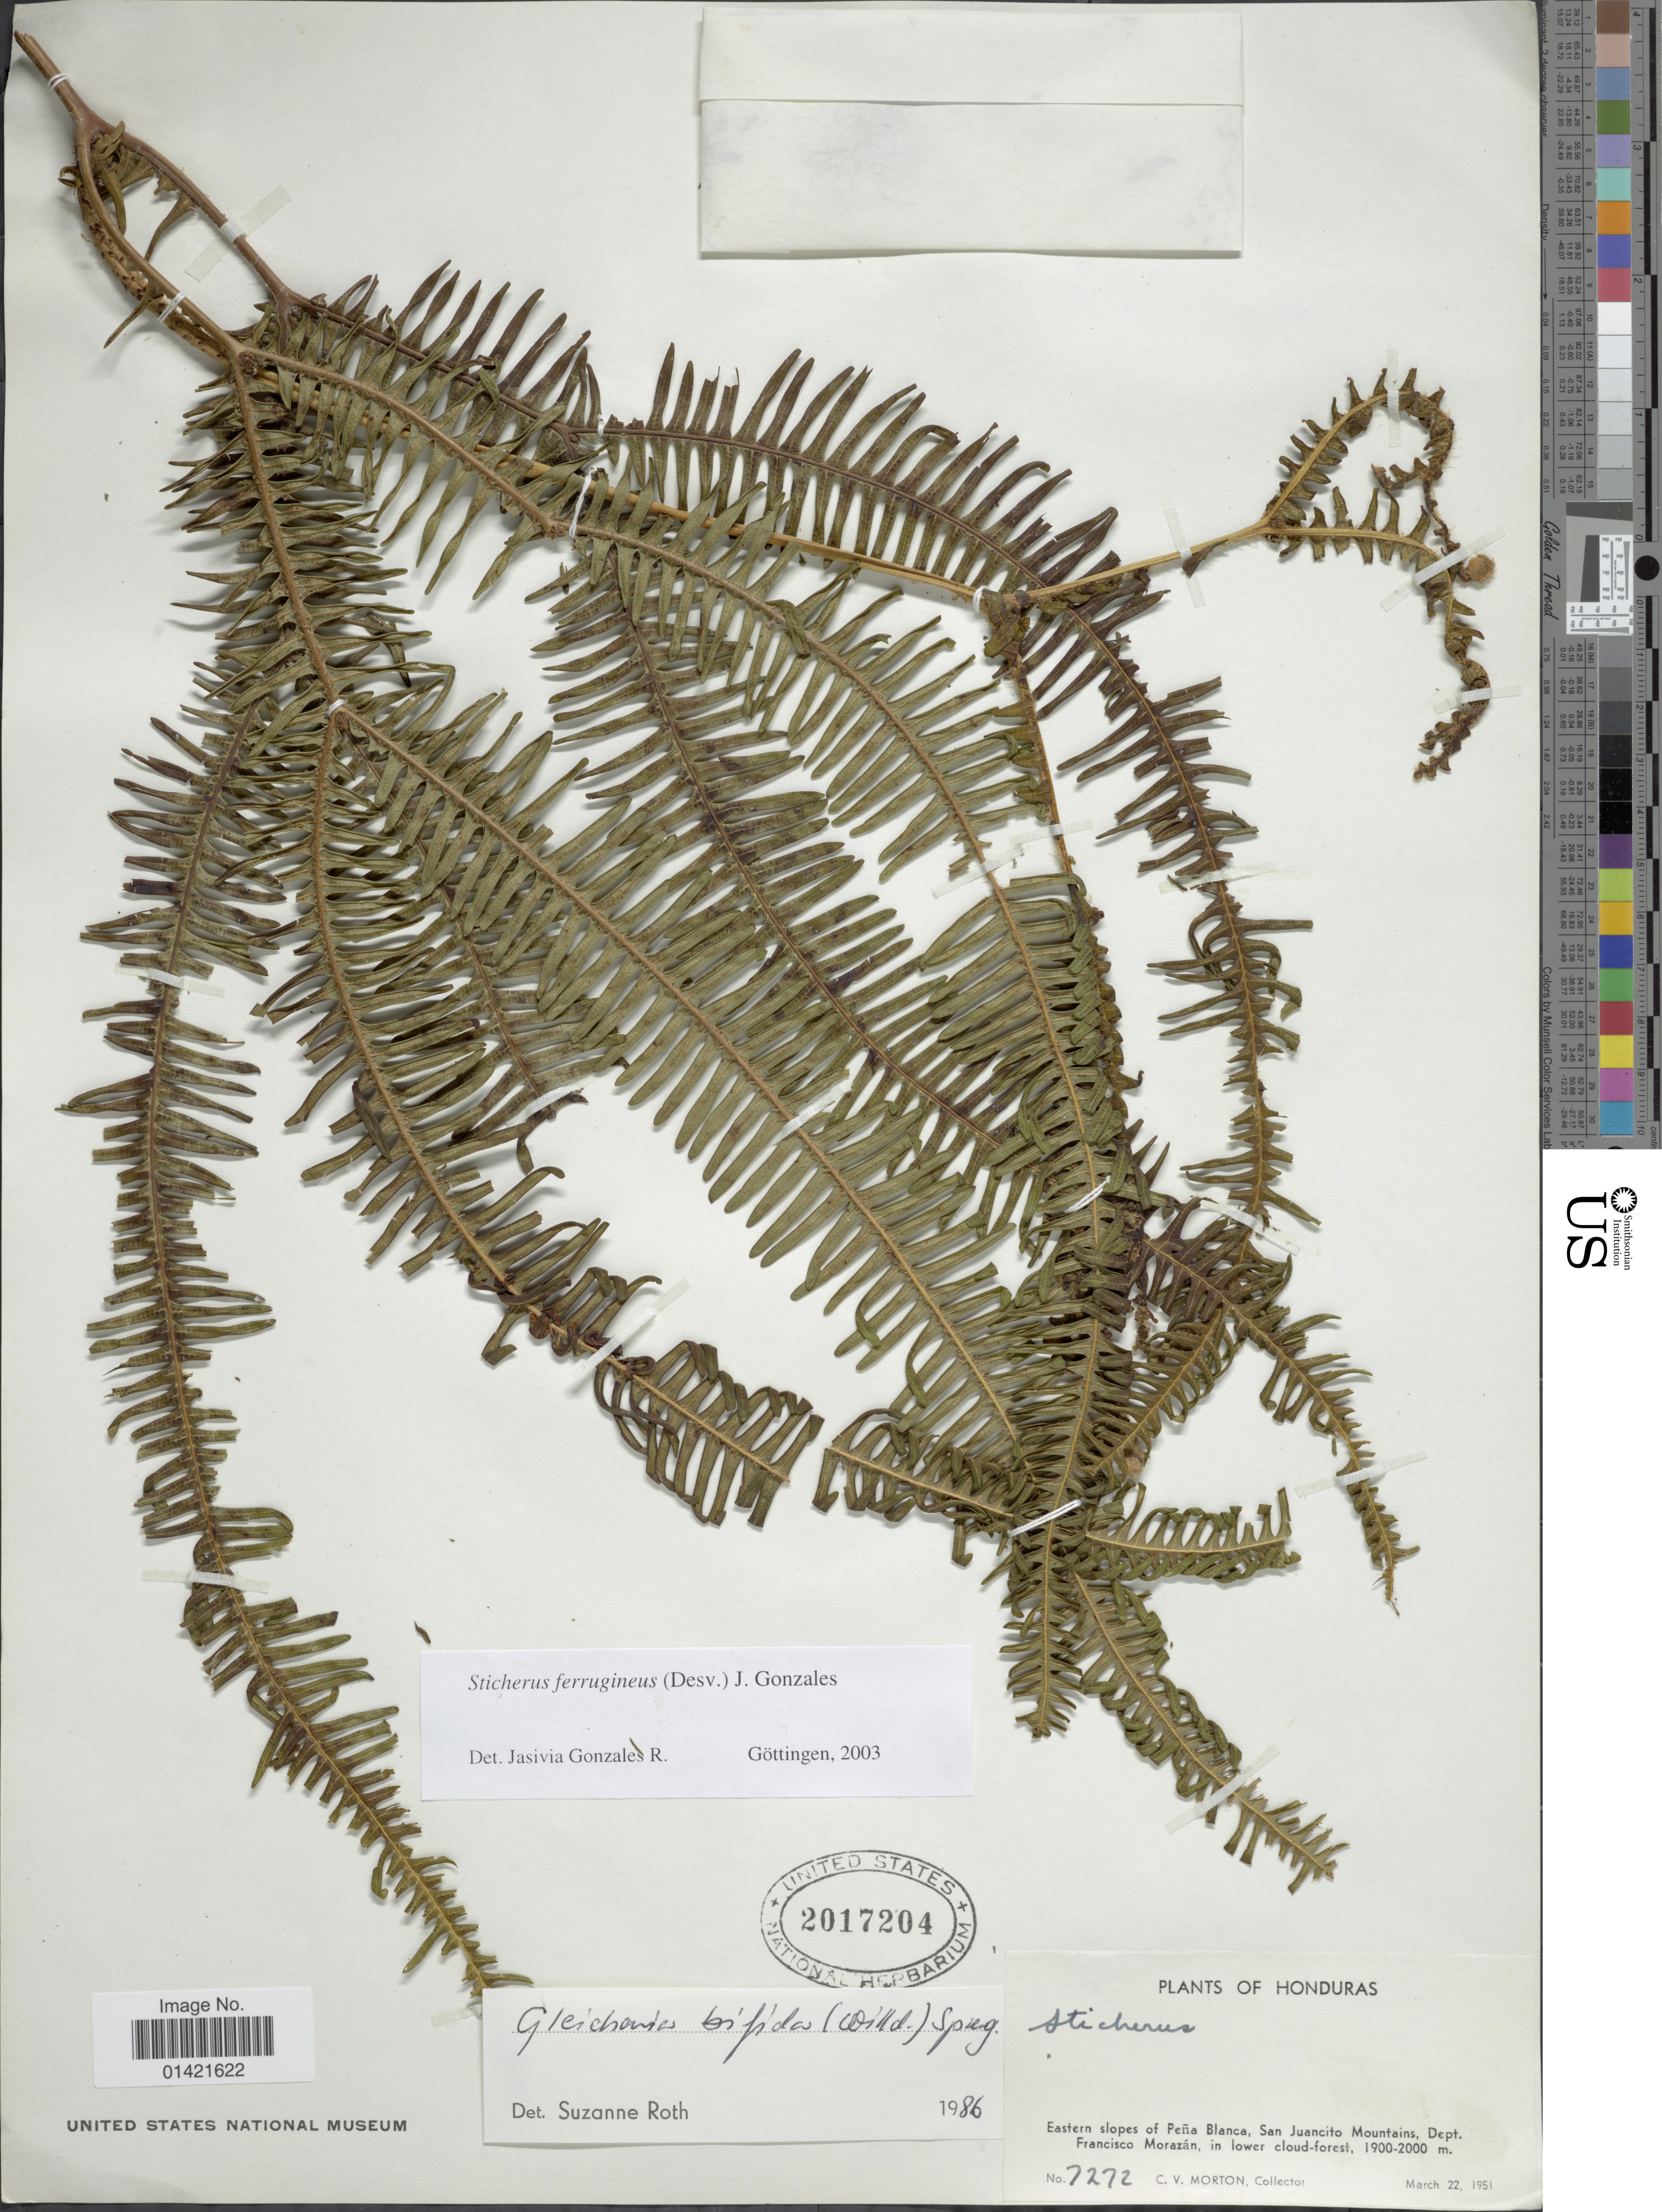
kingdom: Plantae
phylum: Tracheophyta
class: Polypodiopsida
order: Gleicheniales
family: Gleicheniaceae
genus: Sticherus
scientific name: Sticherus ferrugineus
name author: (Desv.) J. Gonzales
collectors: C. V. Morton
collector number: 7272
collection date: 1951-03-22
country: Honduras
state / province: Fco. Morazán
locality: Eastern slopes of Pena Blanca, San Juancito Mountains, Dept. Francisco Morazan.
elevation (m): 1900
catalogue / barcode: US 2017204